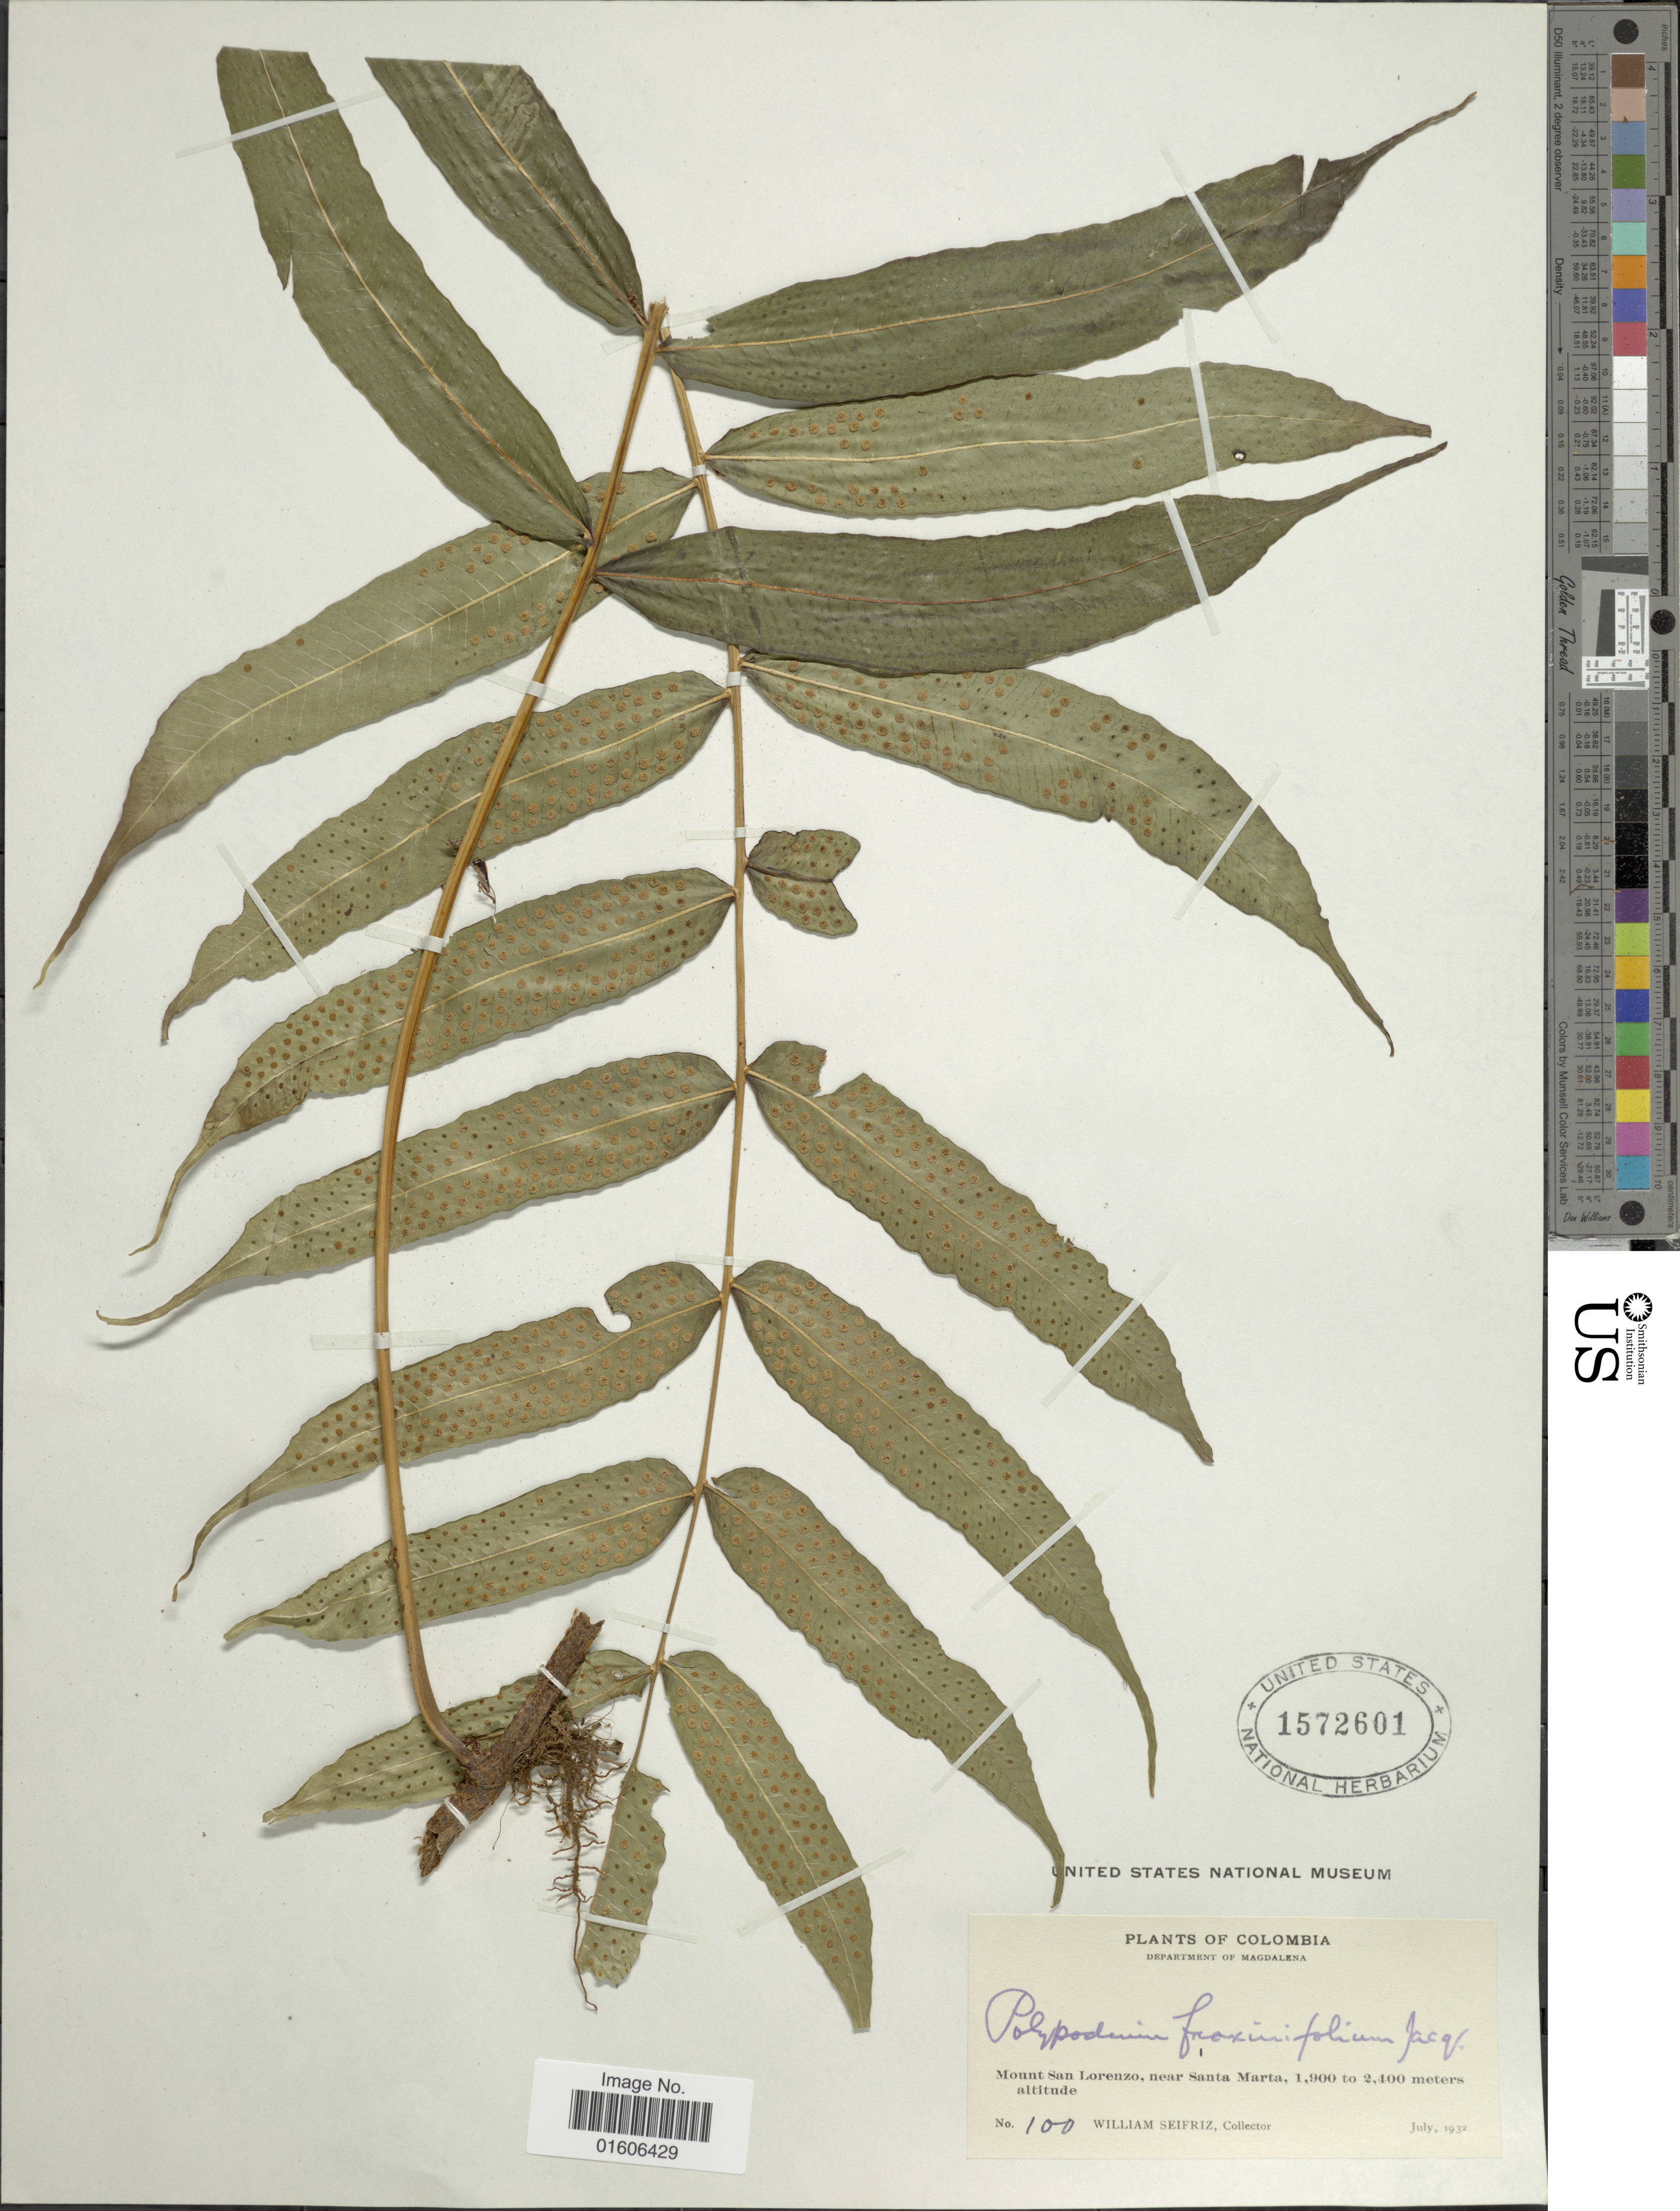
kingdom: Plantae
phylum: Tracheophyta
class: Polypodiopsida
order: Polypodiales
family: Polypodiaceae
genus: Serpocaulon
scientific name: Serpocaulon fraxinifolium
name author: (Jacq.) A.R. Sm.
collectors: W. Seifriz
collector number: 100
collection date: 1932-07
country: Colombia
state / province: Magdalena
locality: Department of Magdalena. Mount San Lorenzo, near Santa Marta.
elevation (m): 1900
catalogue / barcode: US 1572601